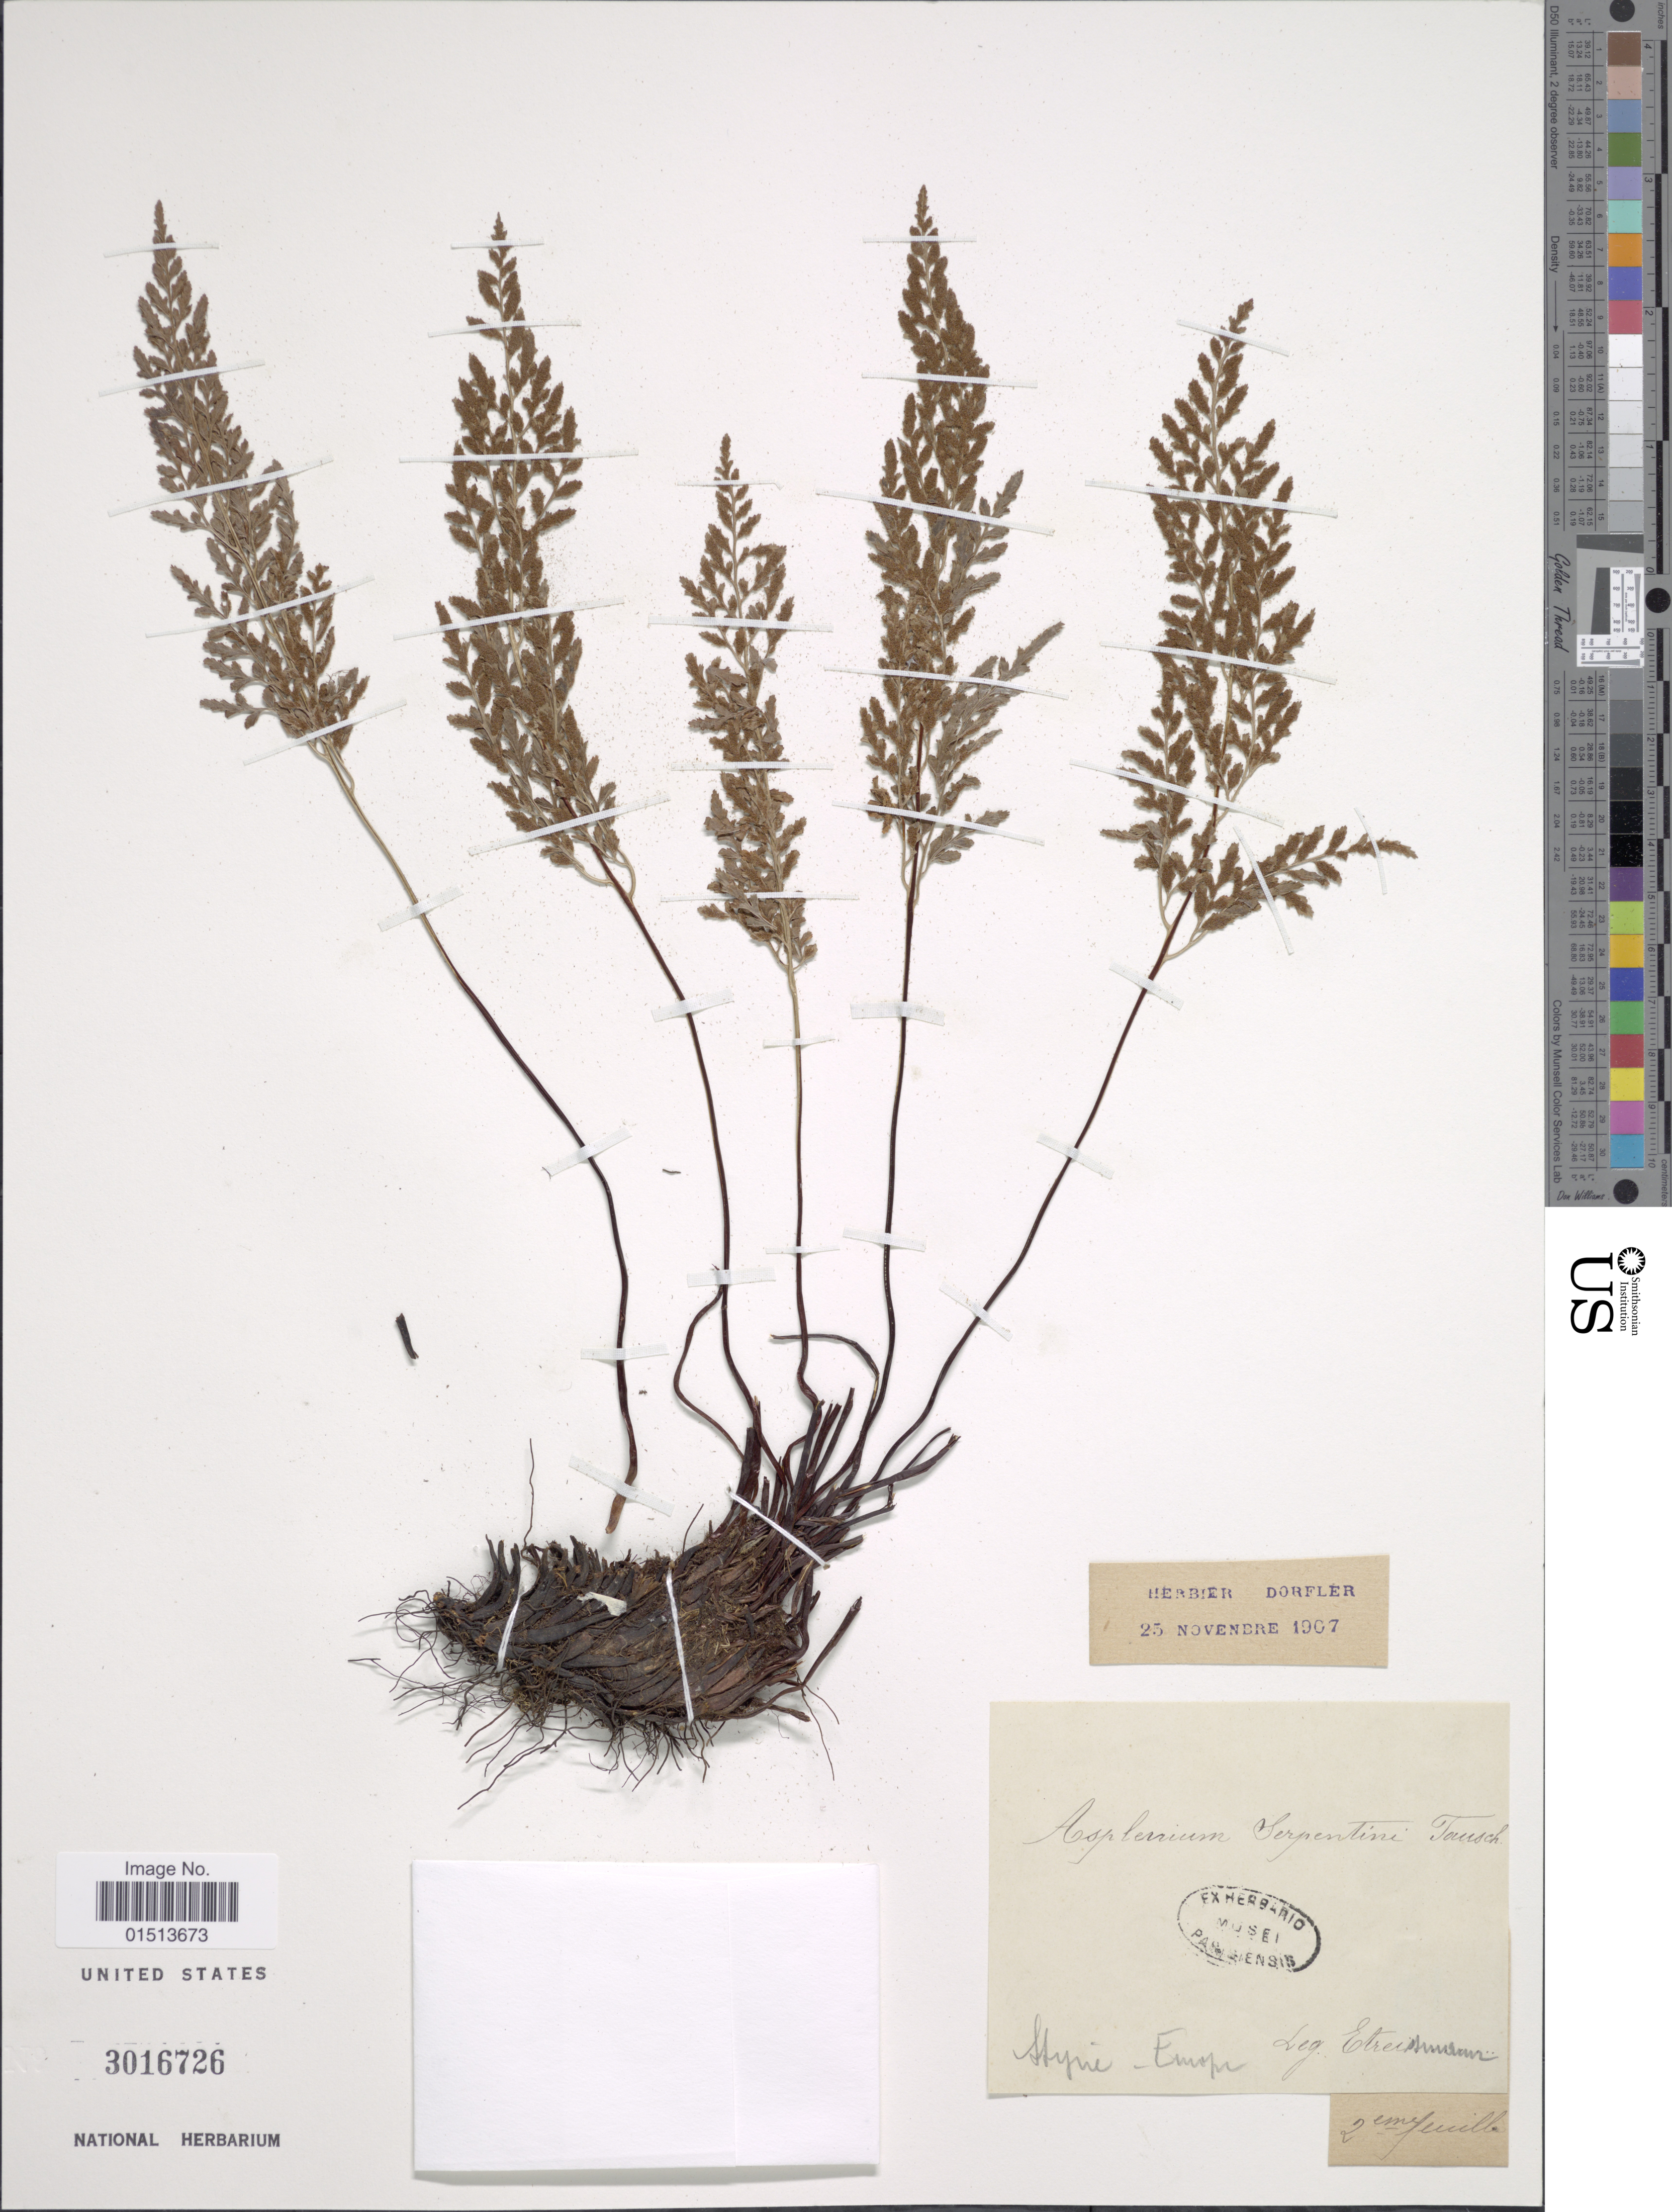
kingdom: Plantae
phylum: Tracheophyta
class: Polypodiopsida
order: Polypodiales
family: Aspleniaceae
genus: Asplenium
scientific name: Asplenium adiantum-nigrum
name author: L.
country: Austria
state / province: Steiermark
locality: Styrie-Europe.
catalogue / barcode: US 3016726